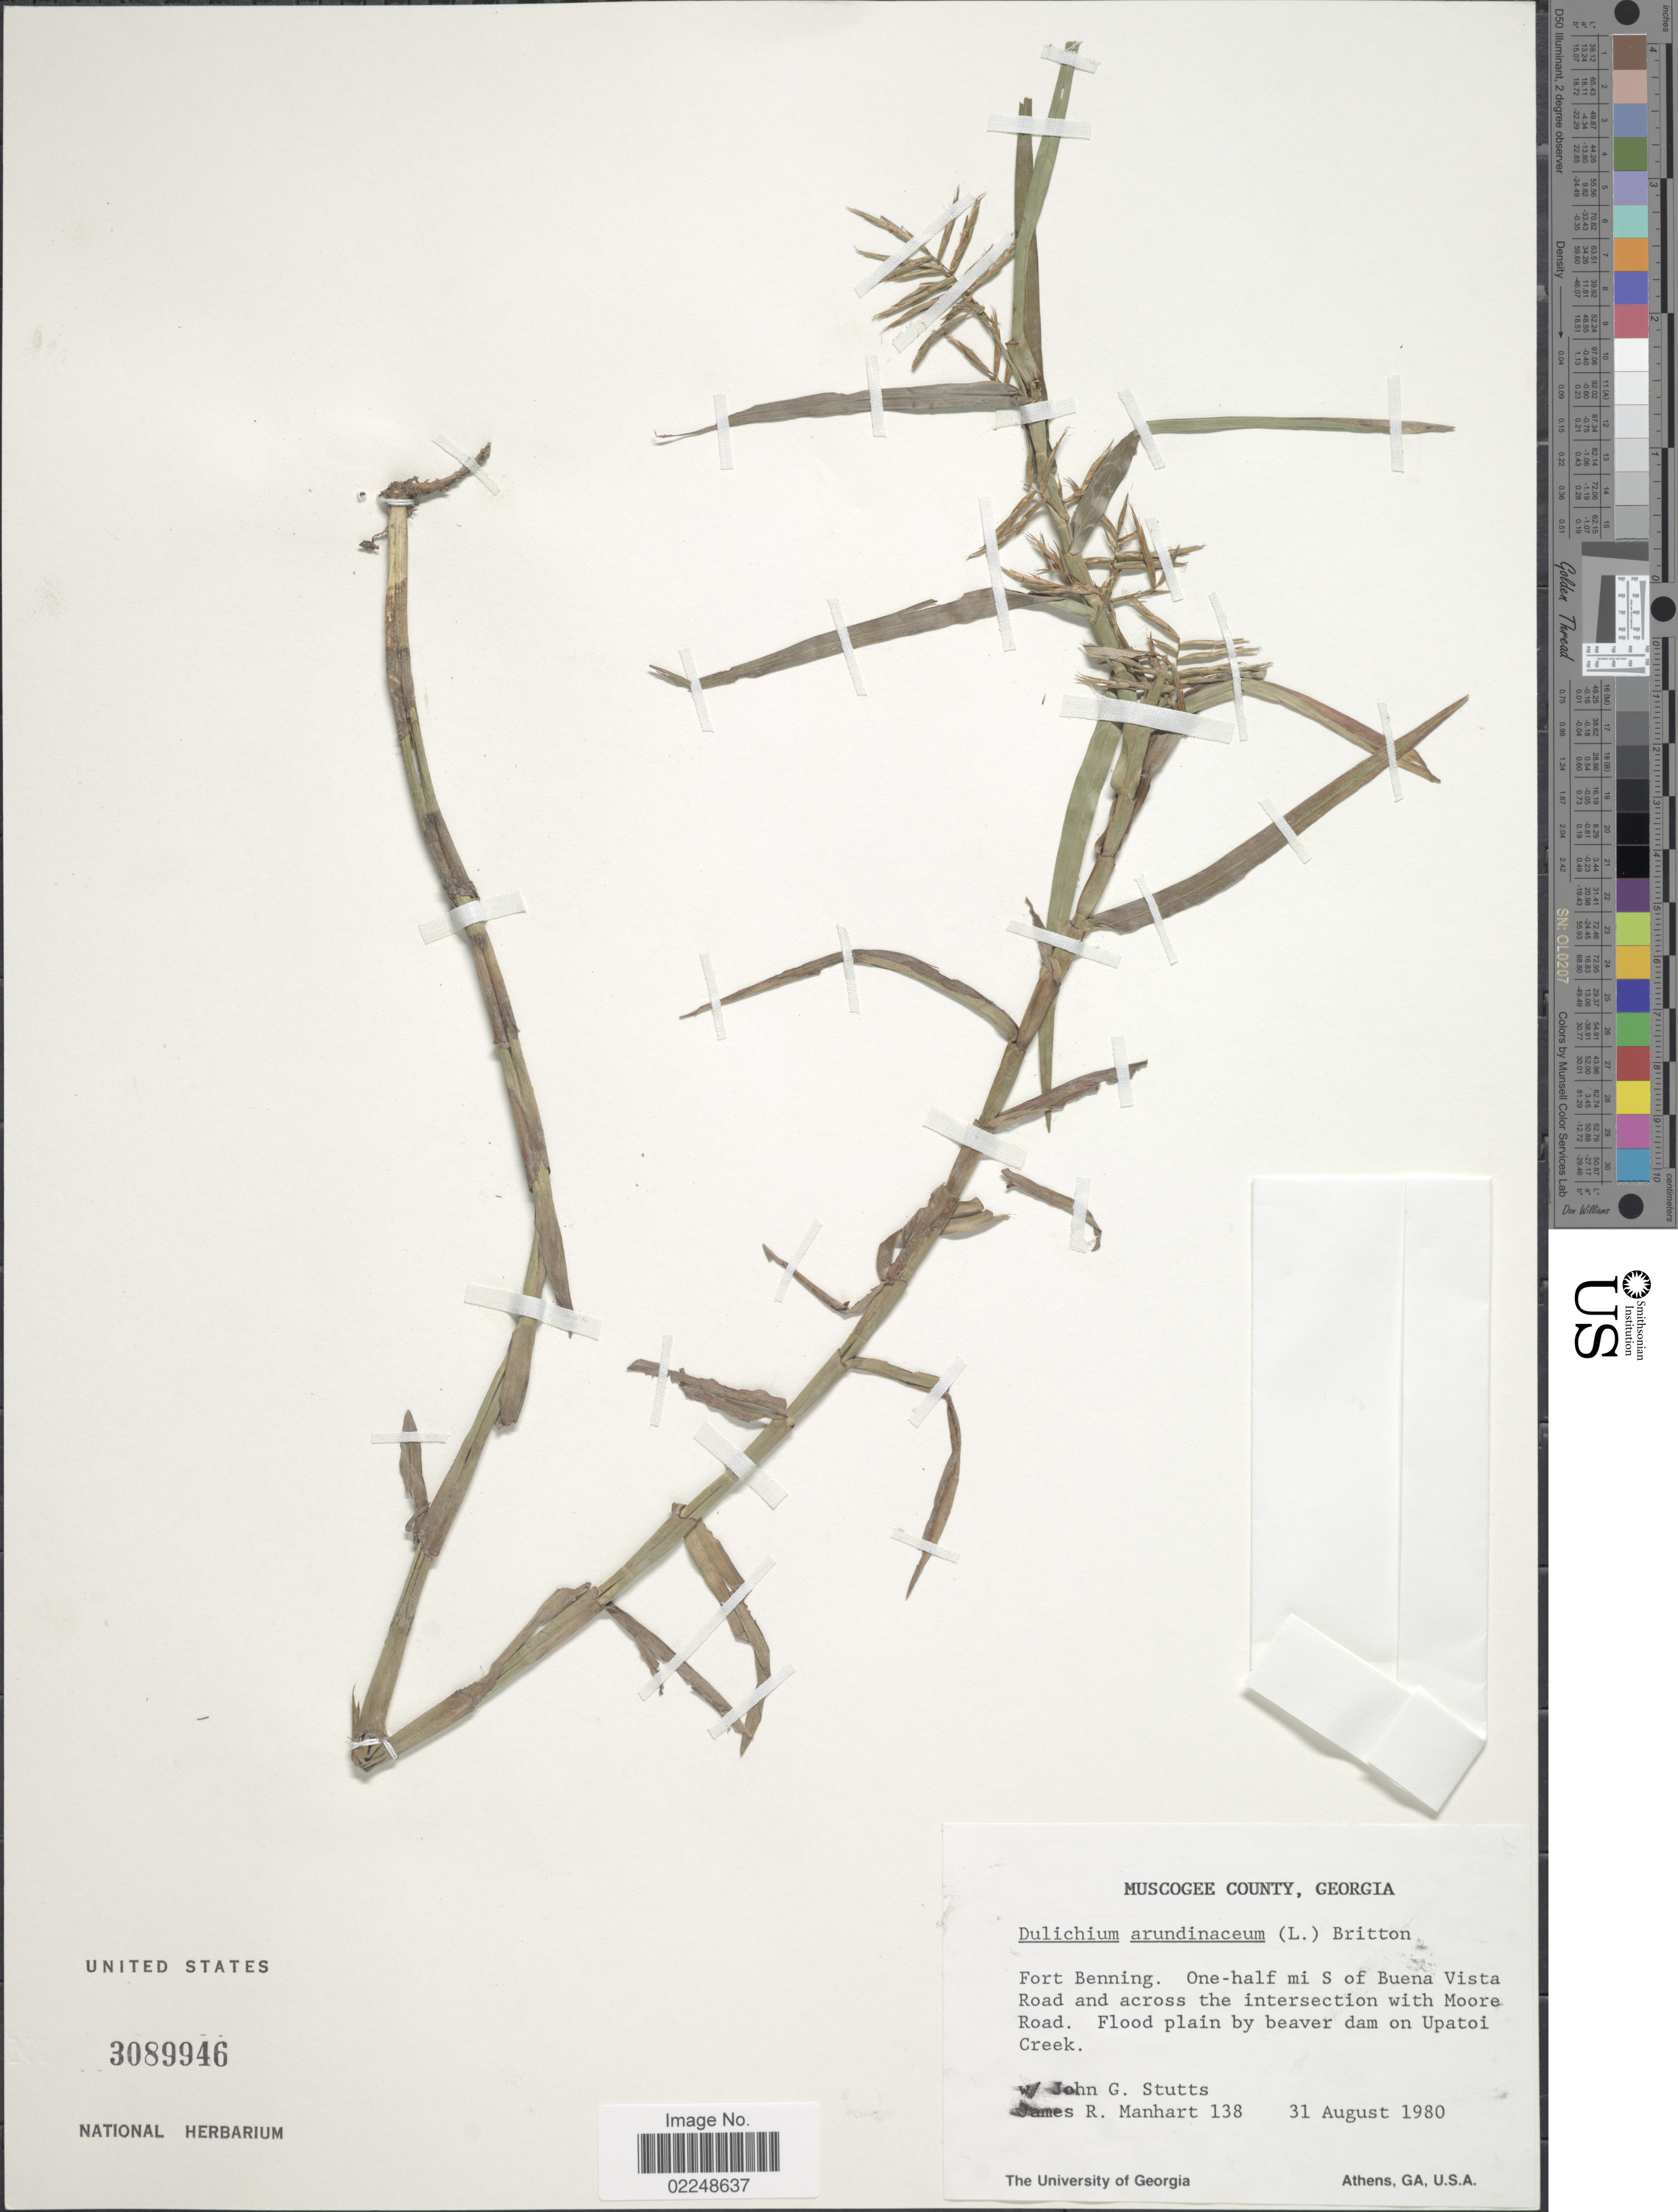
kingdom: Plantae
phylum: Tracheophyta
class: Liliopsida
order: Poales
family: Cyperaceae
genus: Dulichium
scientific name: Dulichium arundinaceum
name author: (L.) Britton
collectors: J. Manhart & J. G. Stutts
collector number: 138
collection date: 1980-08-31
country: United States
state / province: Georgia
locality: Muscogee County, Fort Benning. One half mi S of Buena Vista Road and acorss the intersection with Moore Road. Flood plain by beaver dam on Upatoi Creek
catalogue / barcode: US 3089946